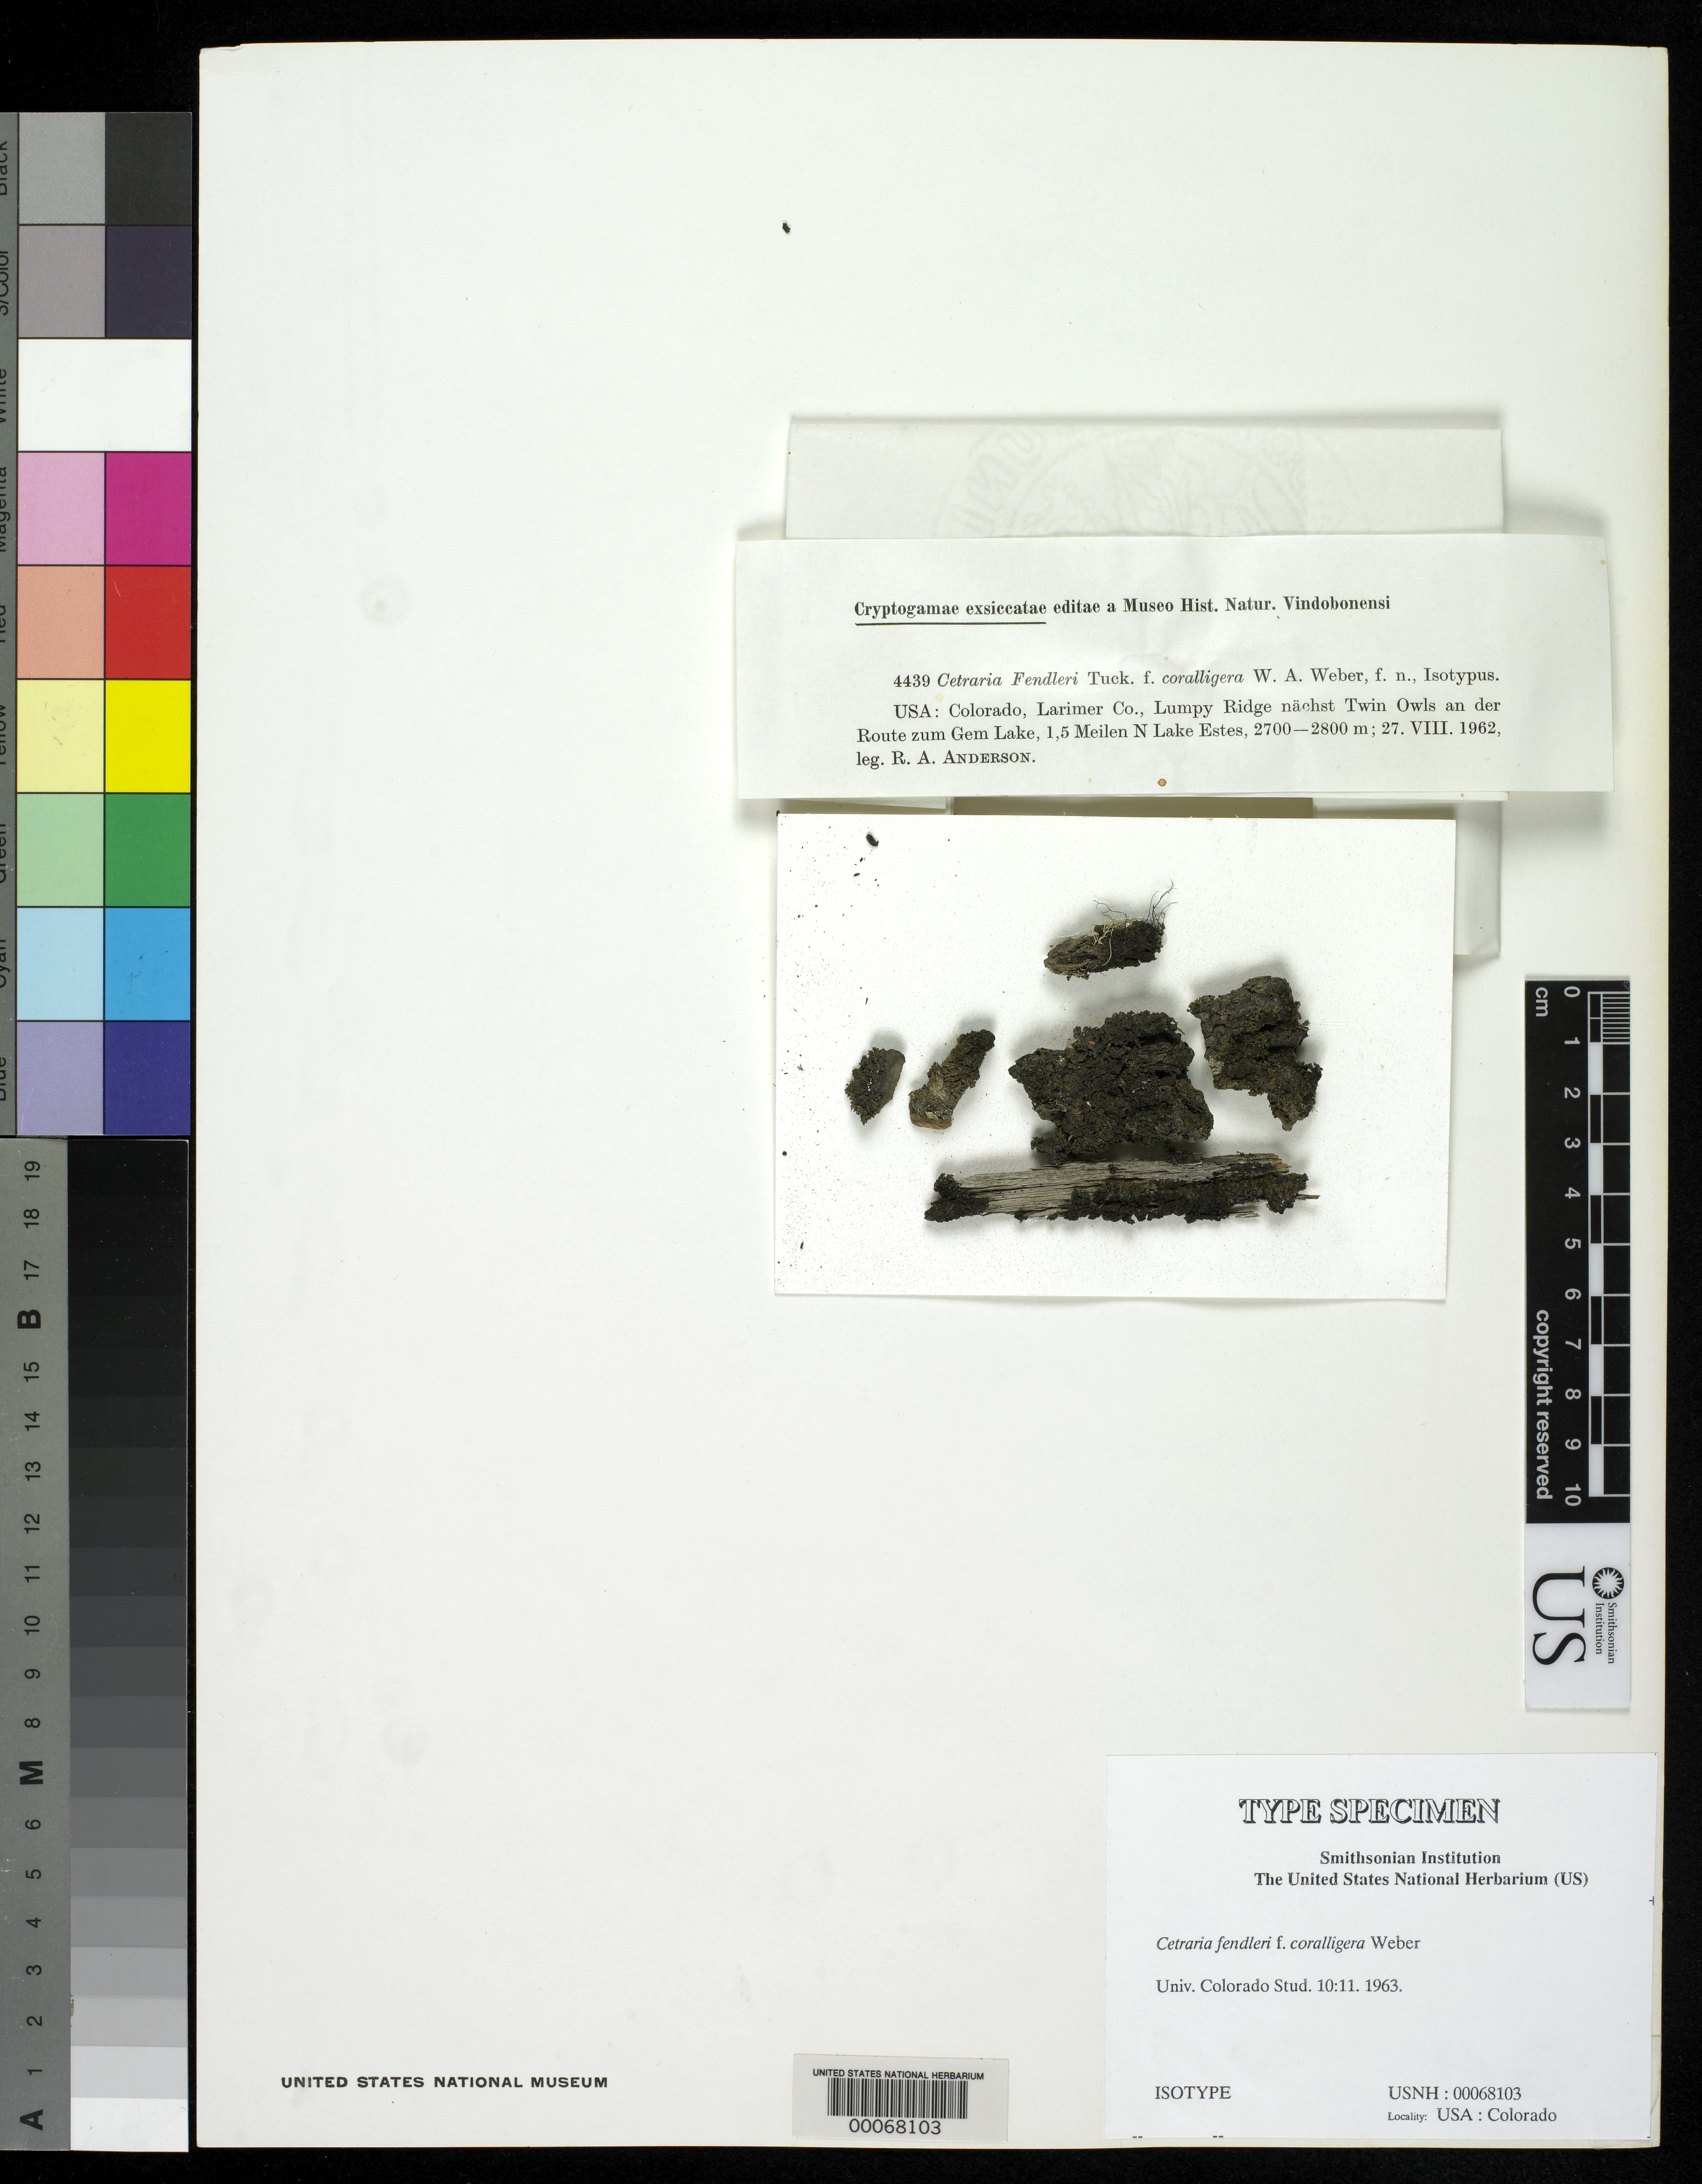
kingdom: Fungi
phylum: Ascomycota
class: Lecanoromycetes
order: Lecanorales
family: Parmeliaceae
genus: Cetraria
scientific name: Cetraria fendleri f. coralligera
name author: W.A. Weber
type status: Isotype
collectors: R. H. Anderson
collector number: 2975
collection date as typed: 27 Aug 1962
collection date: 1962-08-27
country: United States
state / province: Colorado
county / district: Larimer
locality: Near Twin Owls, on trail to Gem Lake from S entrance, 1.5 mi N of Lake Estes; alt. 8100-8500 ft.